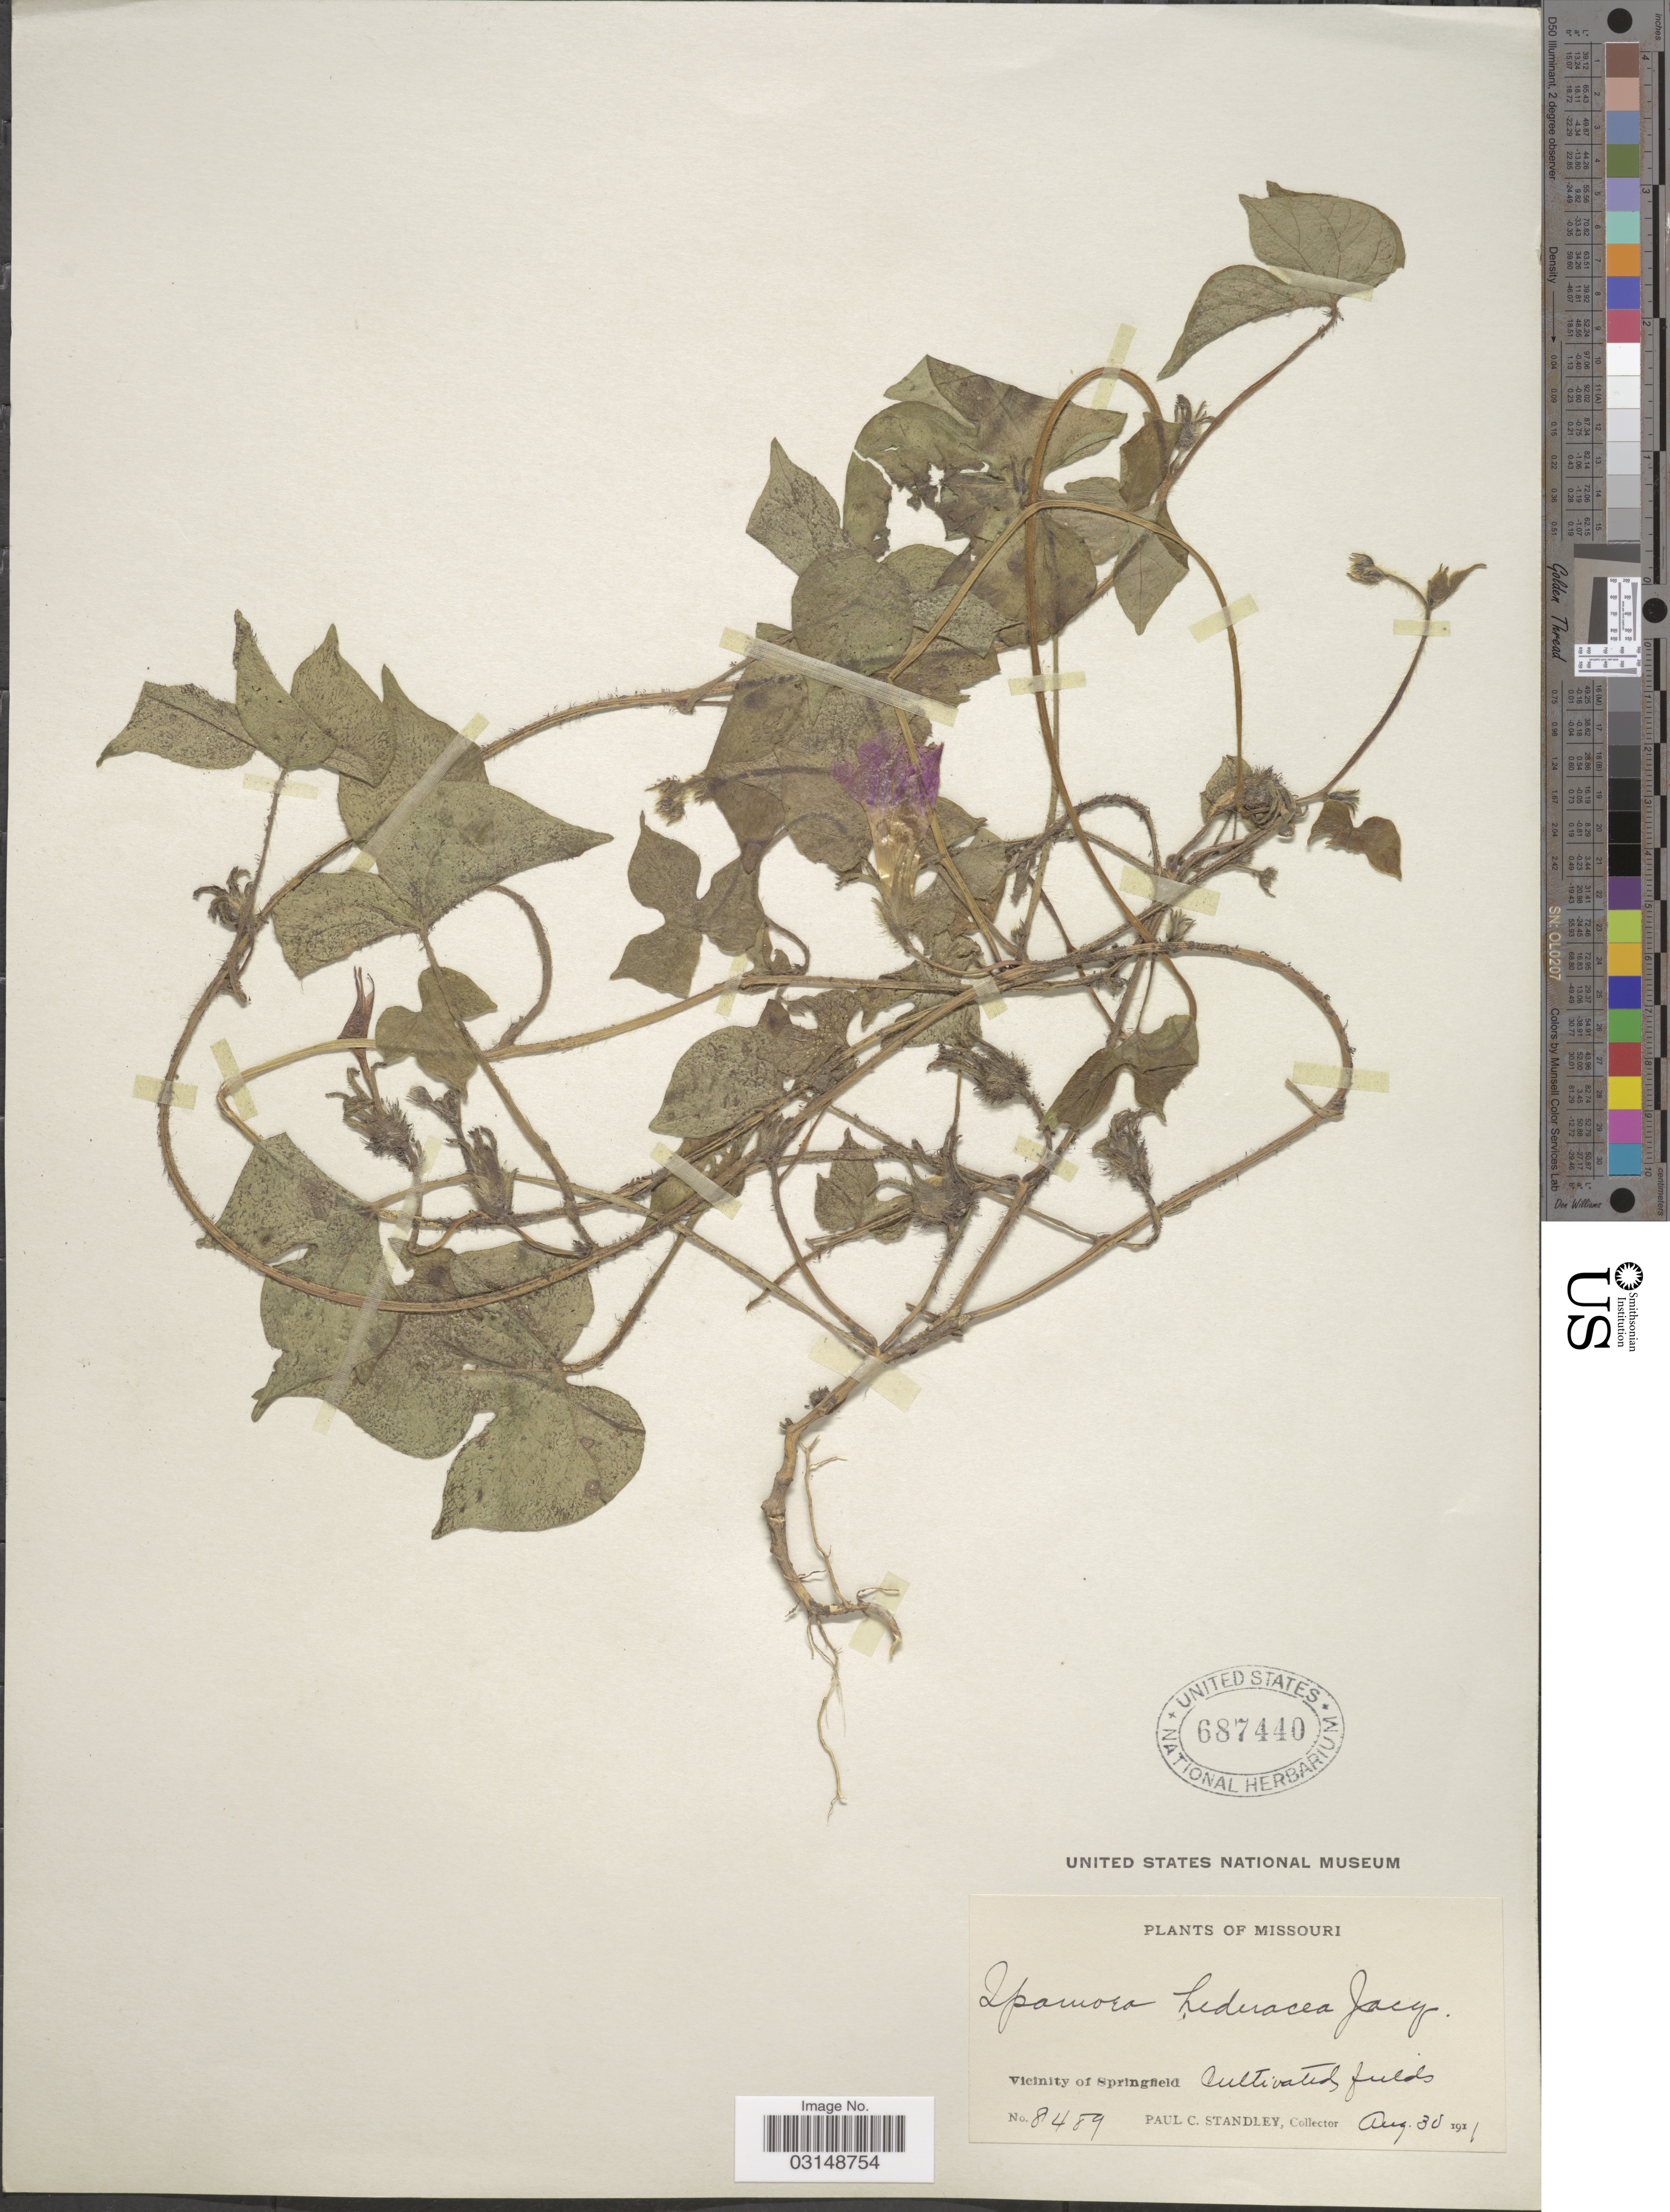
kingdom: Plantae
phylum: Tracheophyta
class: Magnoliopsida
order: Solanales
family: Convolvulaceae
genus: Ipomoea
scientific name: Ipomoea hederacea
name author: Jacq.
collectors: P. C. Standley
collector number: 8489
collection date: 1911-08-30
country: United States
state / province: Missouri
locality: Vicinity of Springfield.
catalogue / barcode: US 687440